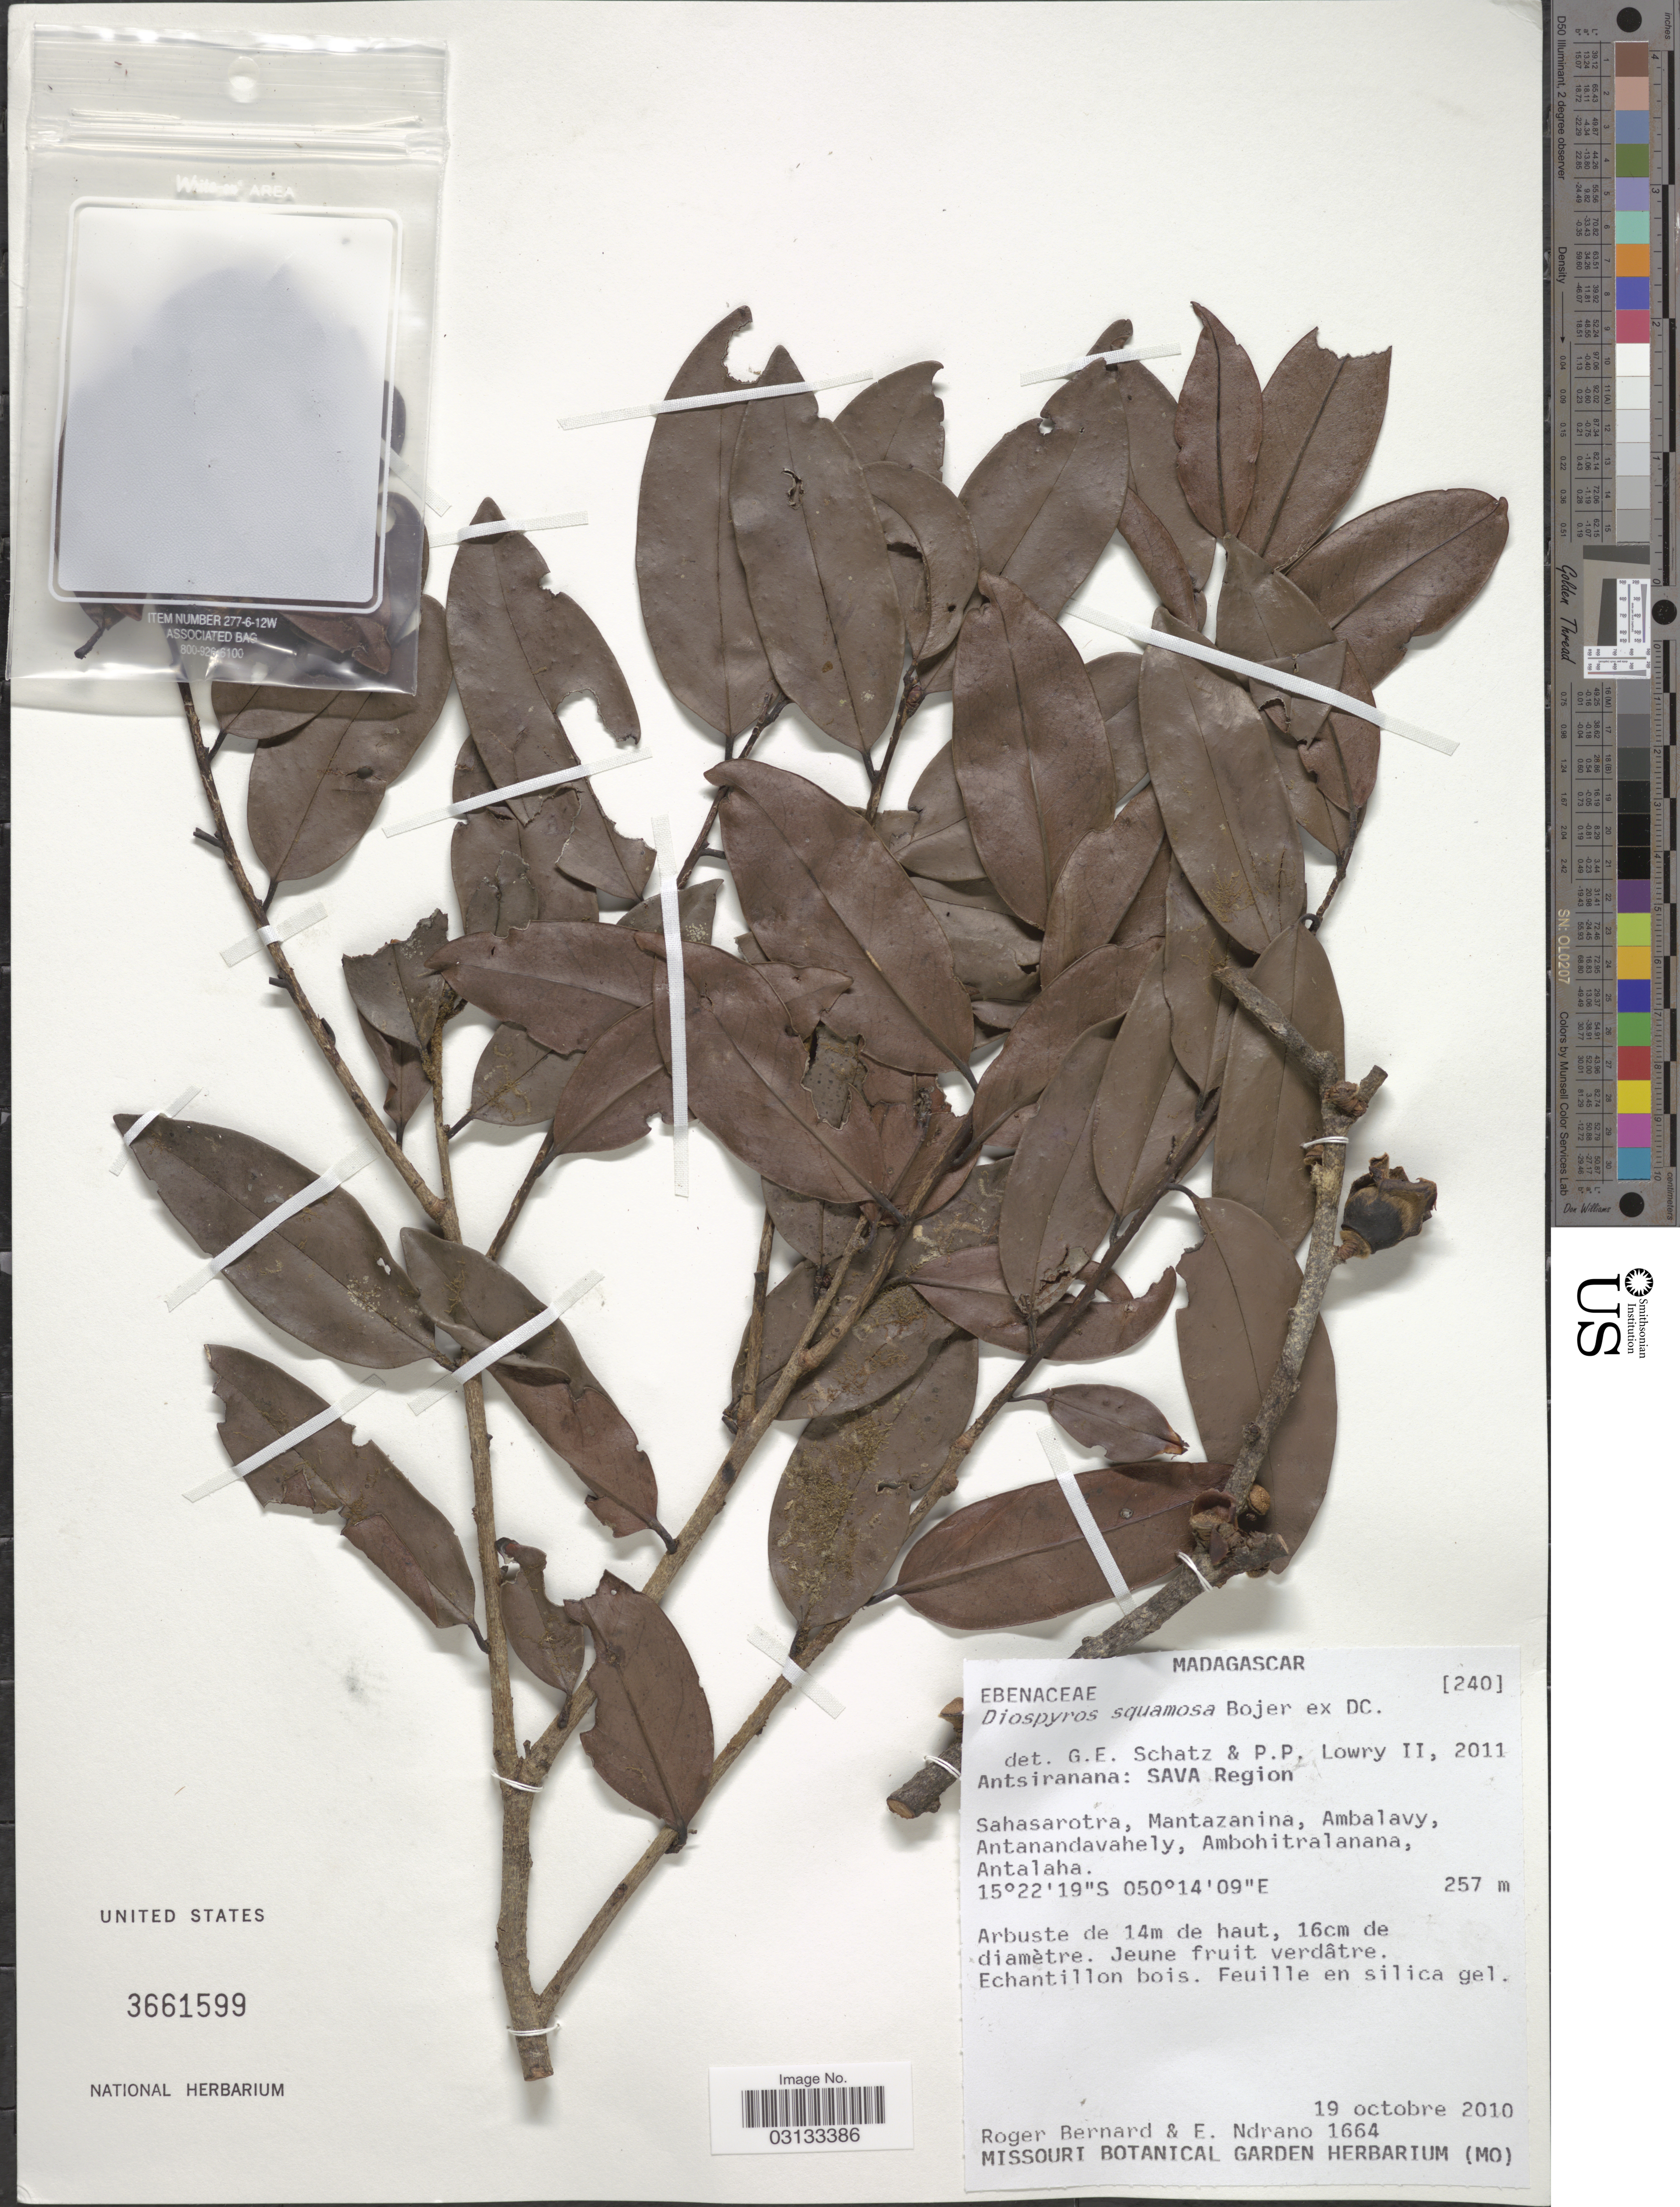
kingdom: Plantae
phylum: Tracheophyta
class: Magnoliopsida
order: Ericales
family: Ebenaceae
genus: Diospyros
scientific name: Diospyros squamosa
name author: Bojer ex A. DC.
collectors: R. Bernard & E. Ndrano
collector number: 1664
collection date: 2010-10-19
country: Madagascar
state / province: Sava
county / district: Antalaha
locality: Sava Region. Sahasarotra, Mantazanina, Ambalavy, Antanandavahely, Ambohitralanana, Antalaha.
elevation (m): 257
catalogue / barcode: US 3661599